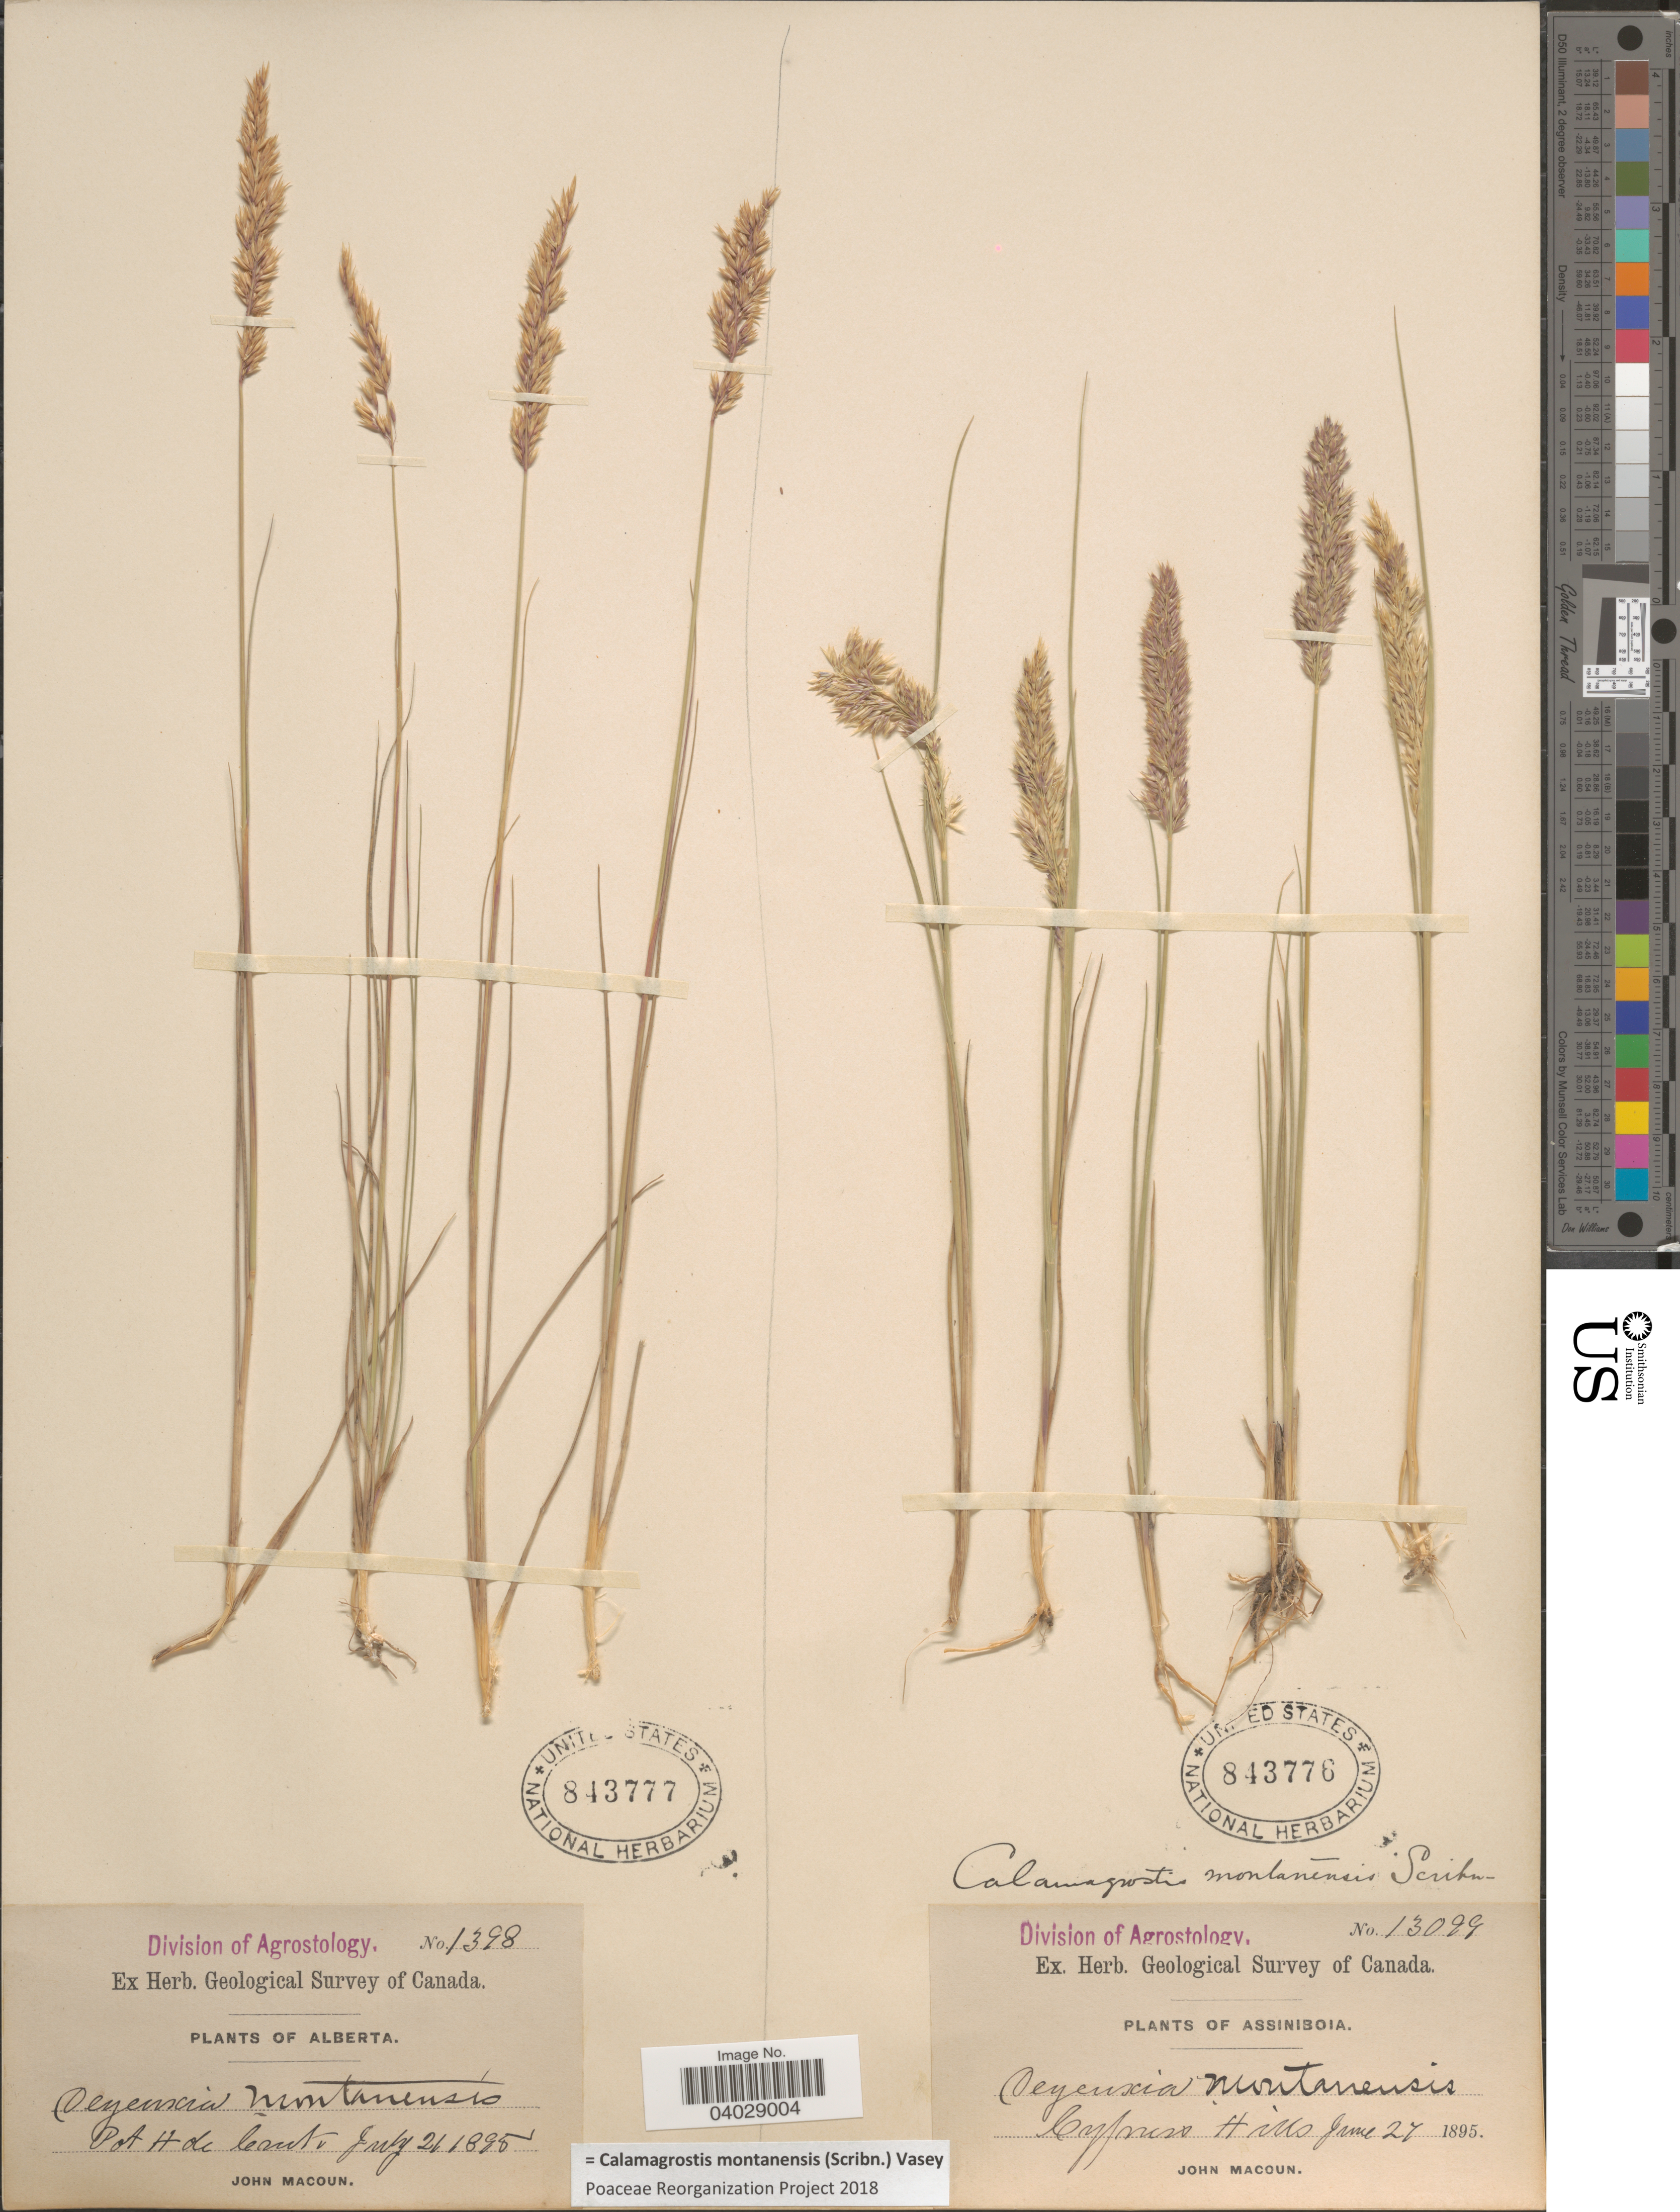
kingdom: Plantae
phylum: Tracheophyta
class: Liliopsida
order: Poales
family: Poaceae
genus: Calamagrostis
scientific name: Calamagrostis montanensis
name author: Scribn. ex Vasey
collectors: J. Macoun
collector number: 1398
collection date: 1895-07-21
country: Canada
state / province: Alberta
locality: Pot Hole Creek.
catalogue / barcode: US 843777